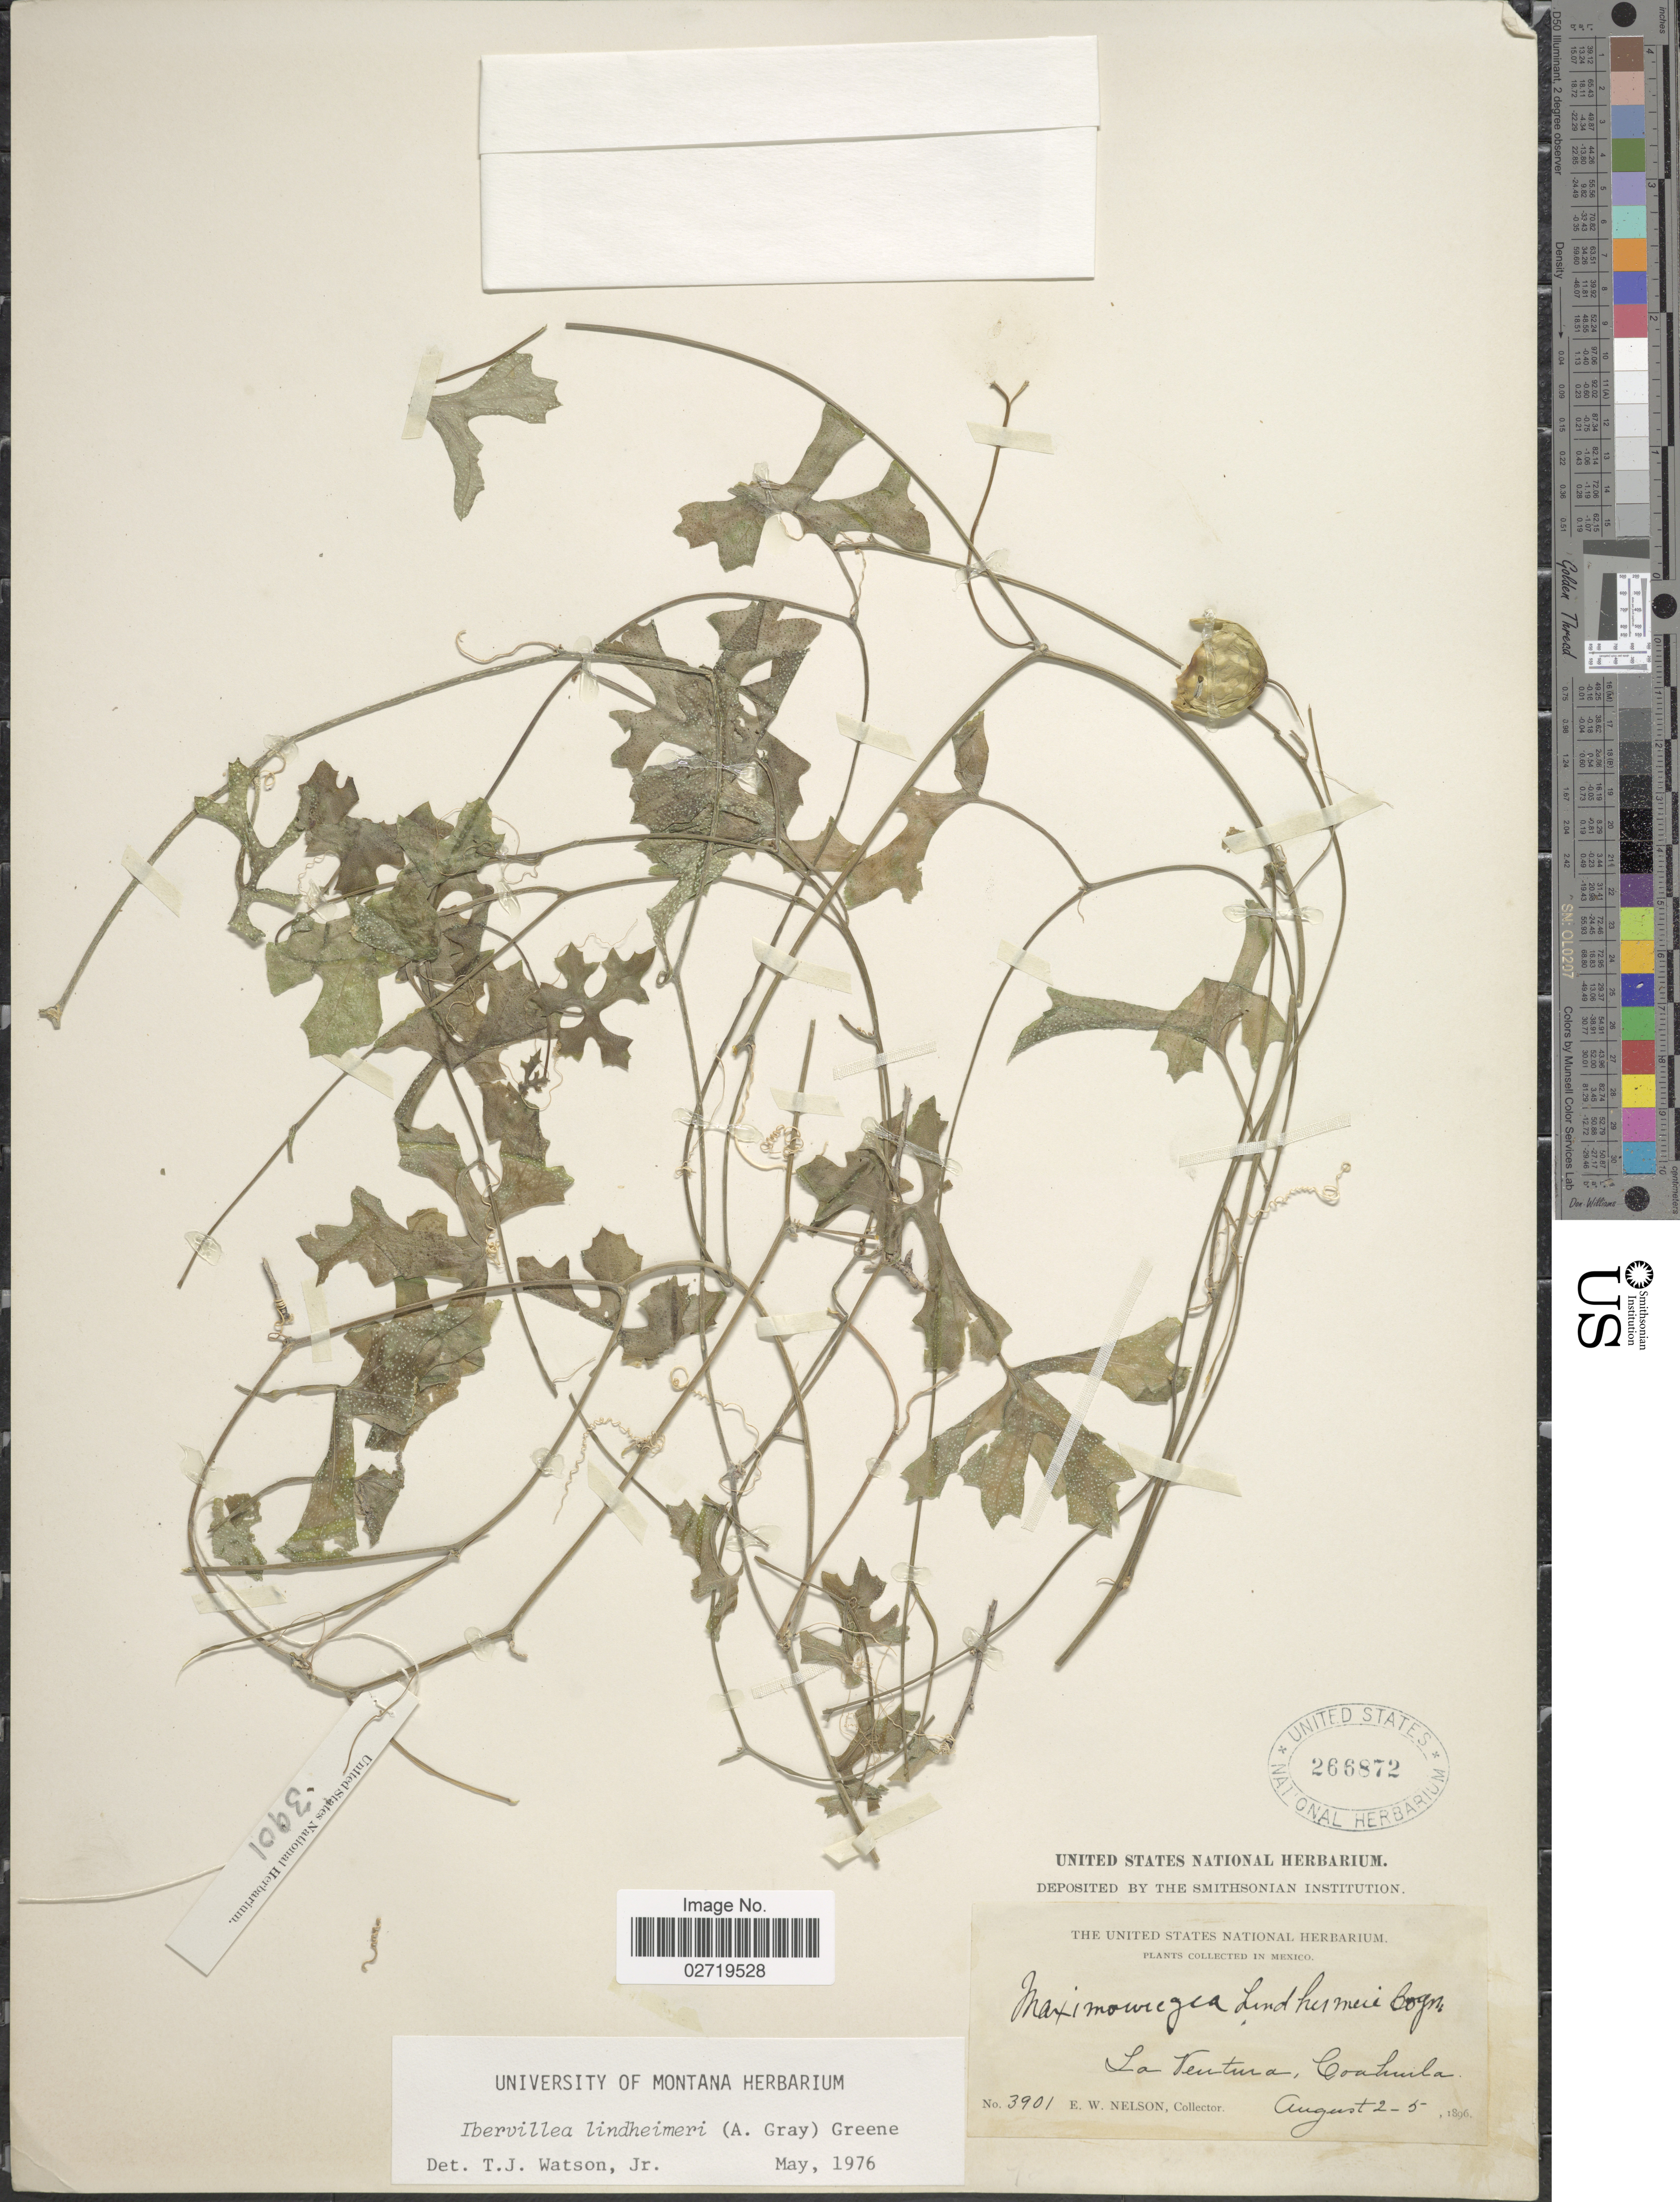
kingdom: Plantae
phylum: Tracheophyta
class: Magnoliopsida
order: Cucurbitales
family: Cucurbitaceae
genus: Ibervillea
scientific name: Ibervillea lindheimeri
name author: (A. Gray) Greene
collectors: E. W. Nelson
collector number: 3901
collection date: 1896-08-02/1896-08-05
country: Mexico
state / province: Coahuila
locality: La Ventura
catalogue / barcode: US 266872